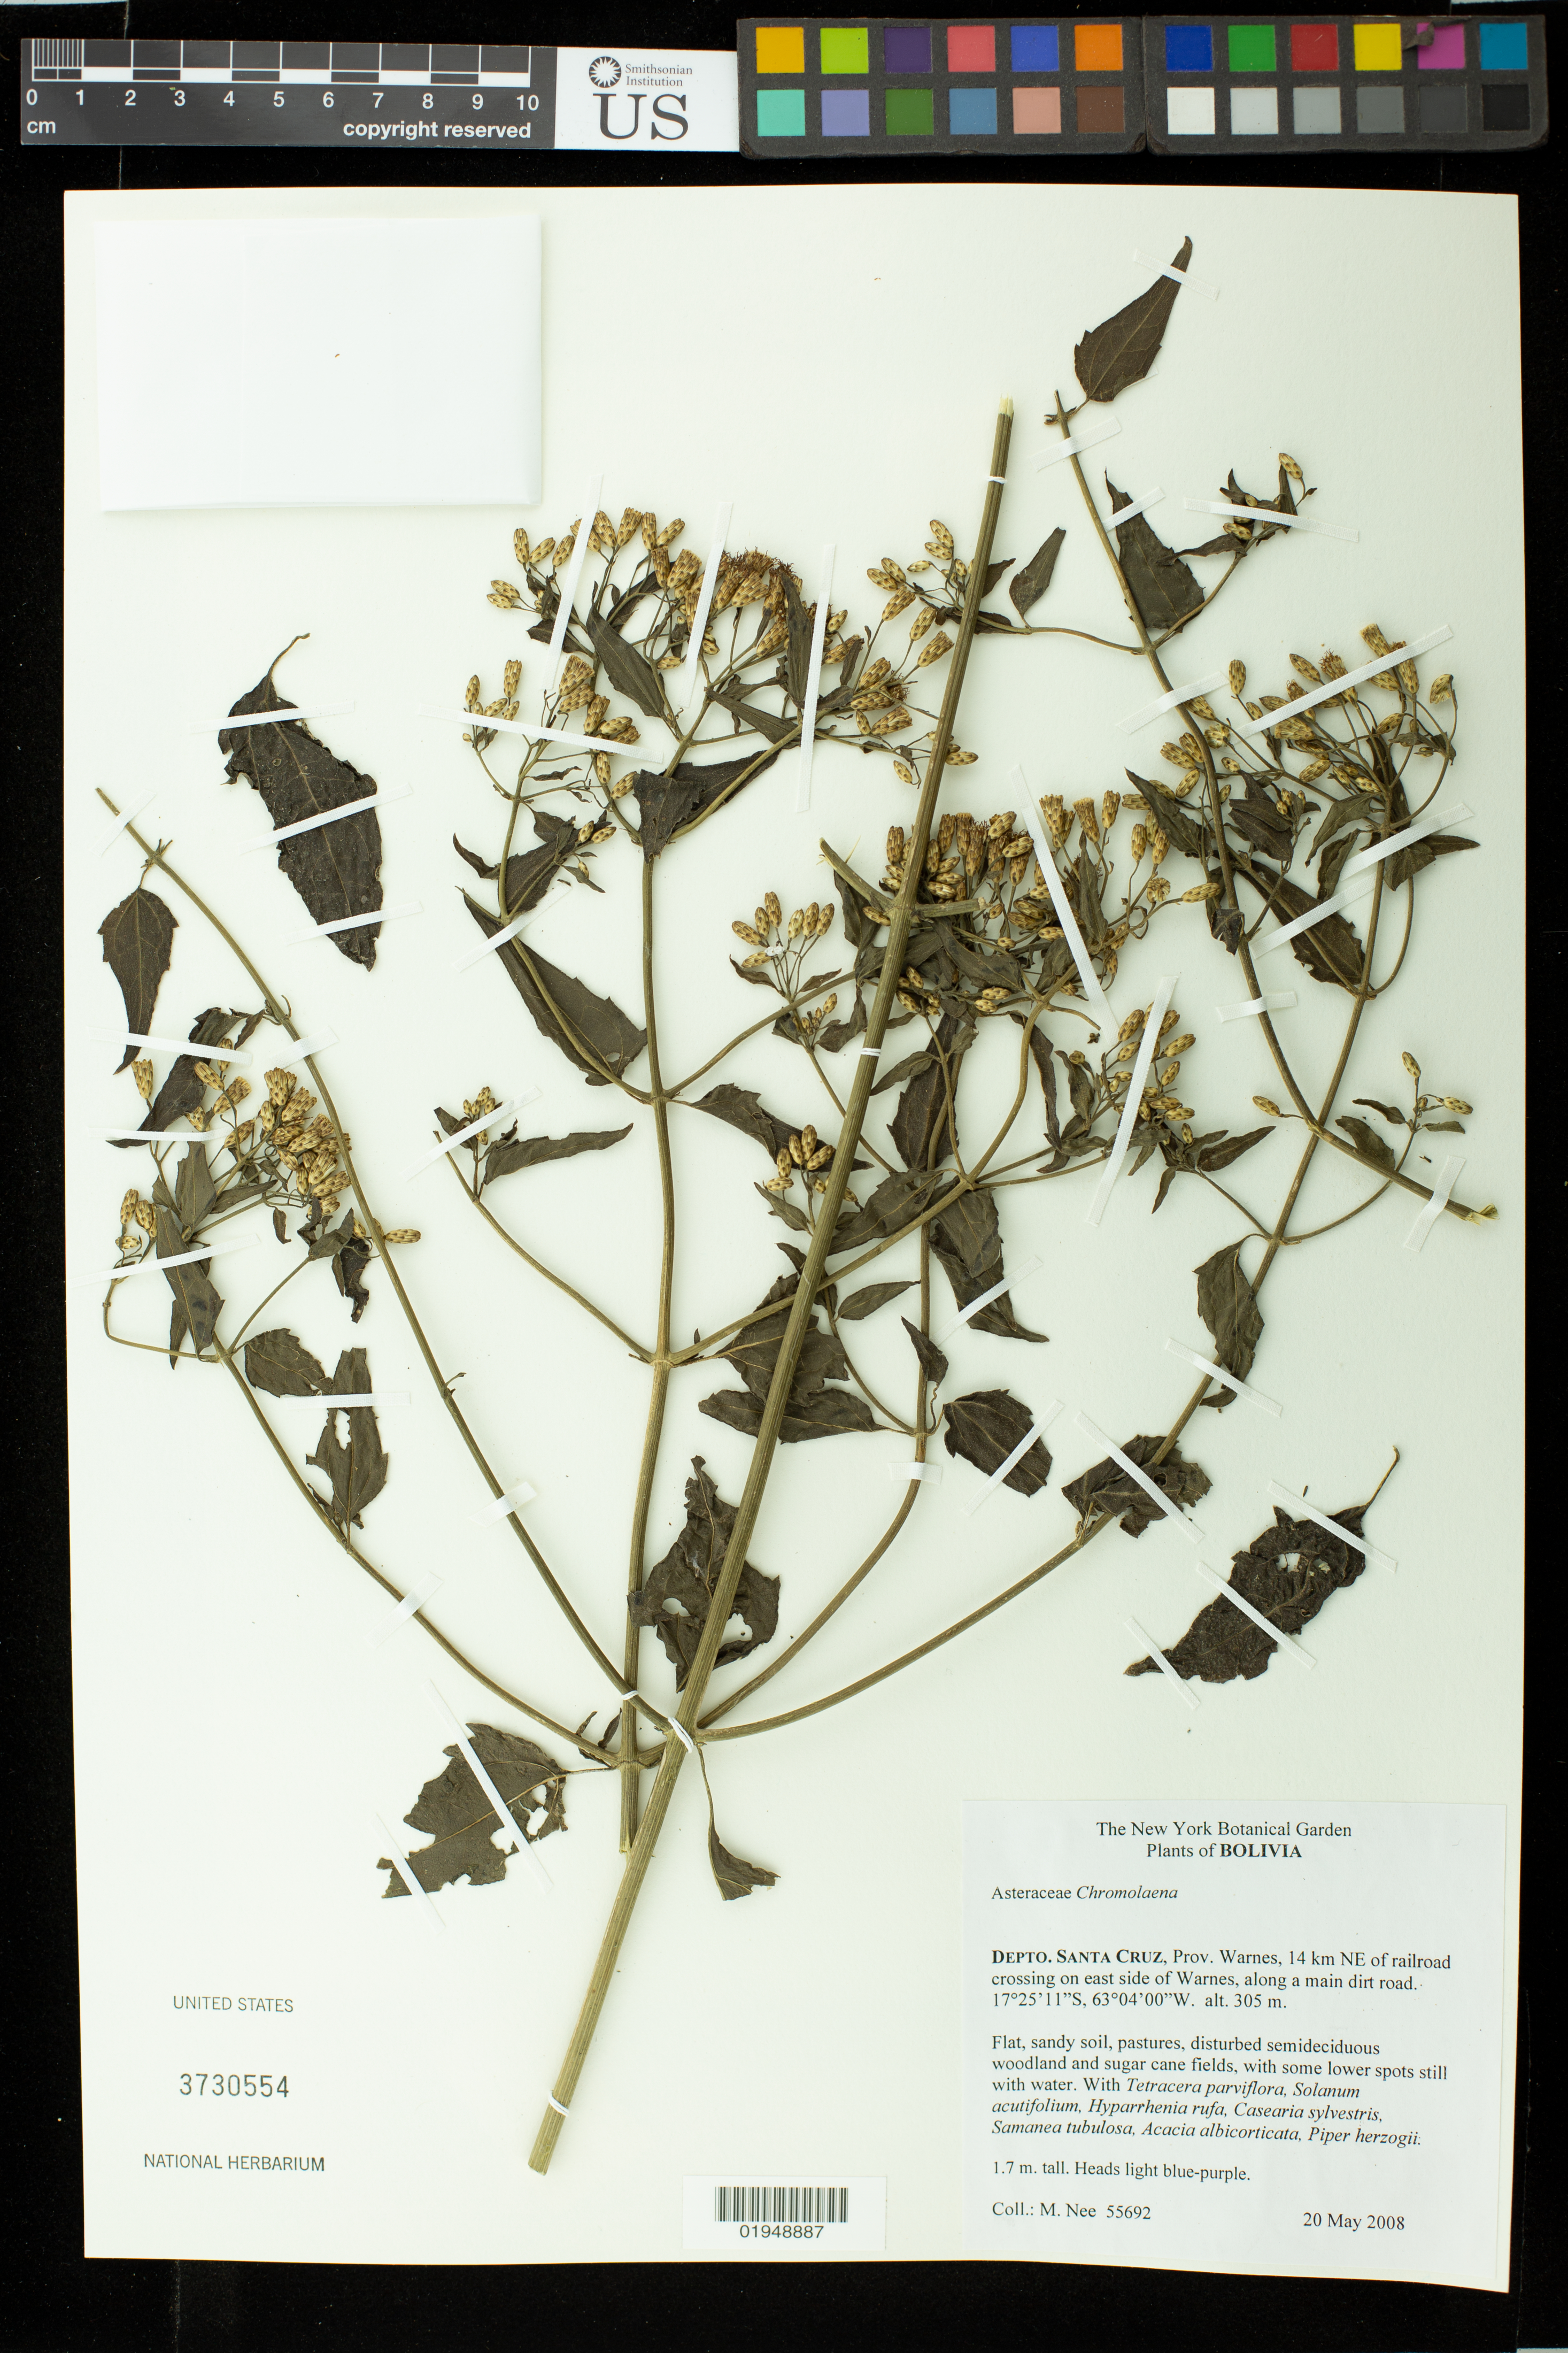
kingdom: Plantae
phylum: Tracheophyta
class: Magnoliopsida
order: Asterales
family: Asteraceae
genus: Chromolaena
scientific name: Chromolaena sp.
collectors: M. Nee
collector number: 55692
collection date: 2008-05-20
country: Bolivia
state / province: Santa Cruz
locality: Prov. Warnes, 14 km NE of railroad crossing on east side of Warnes, along a main dirt road.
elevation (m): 305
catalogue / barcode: US 3730554